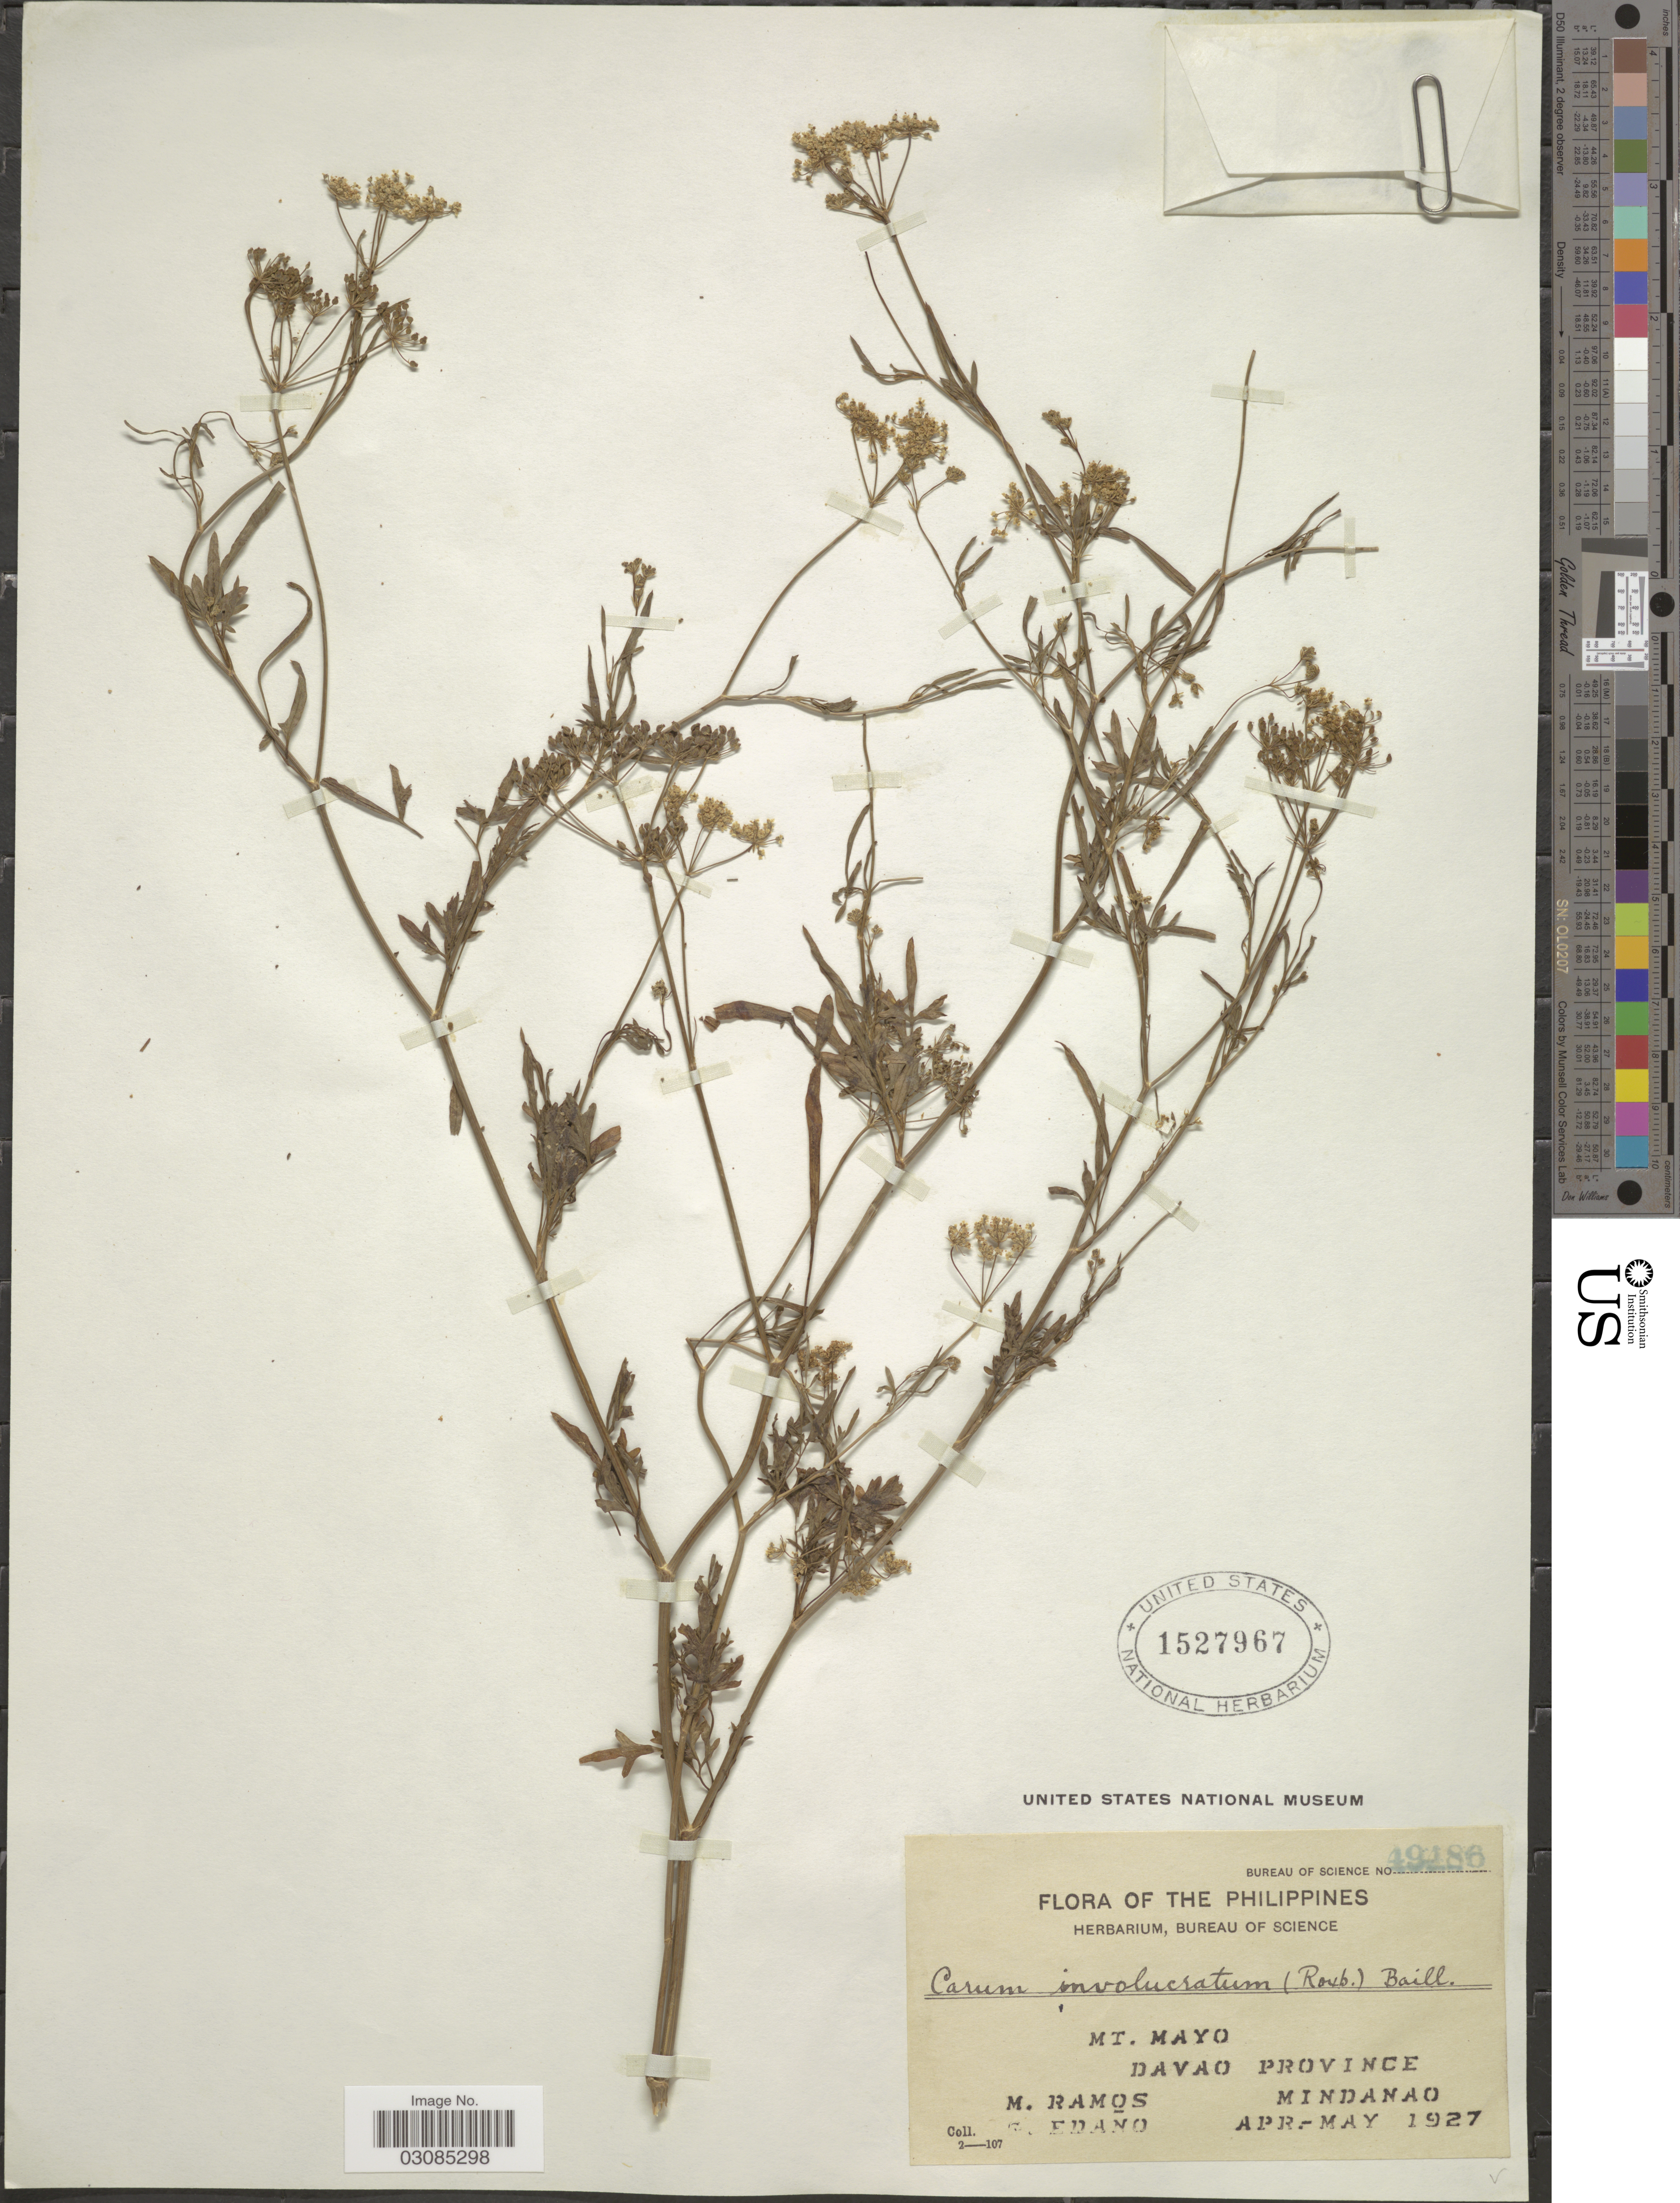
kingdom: Plantae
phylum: Tracheophyta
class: Magnoliopsida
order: Apiales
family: Apiaceae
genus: Carum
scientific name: Carum involucratum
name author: Baill.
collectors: M. Ramos & G. Edaño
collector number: Bureau of Science 49486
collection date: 1927-04/1927-05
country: Philippines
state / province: Davao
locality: Mt. Mayo. Mindanao.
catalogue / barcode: US 1527967